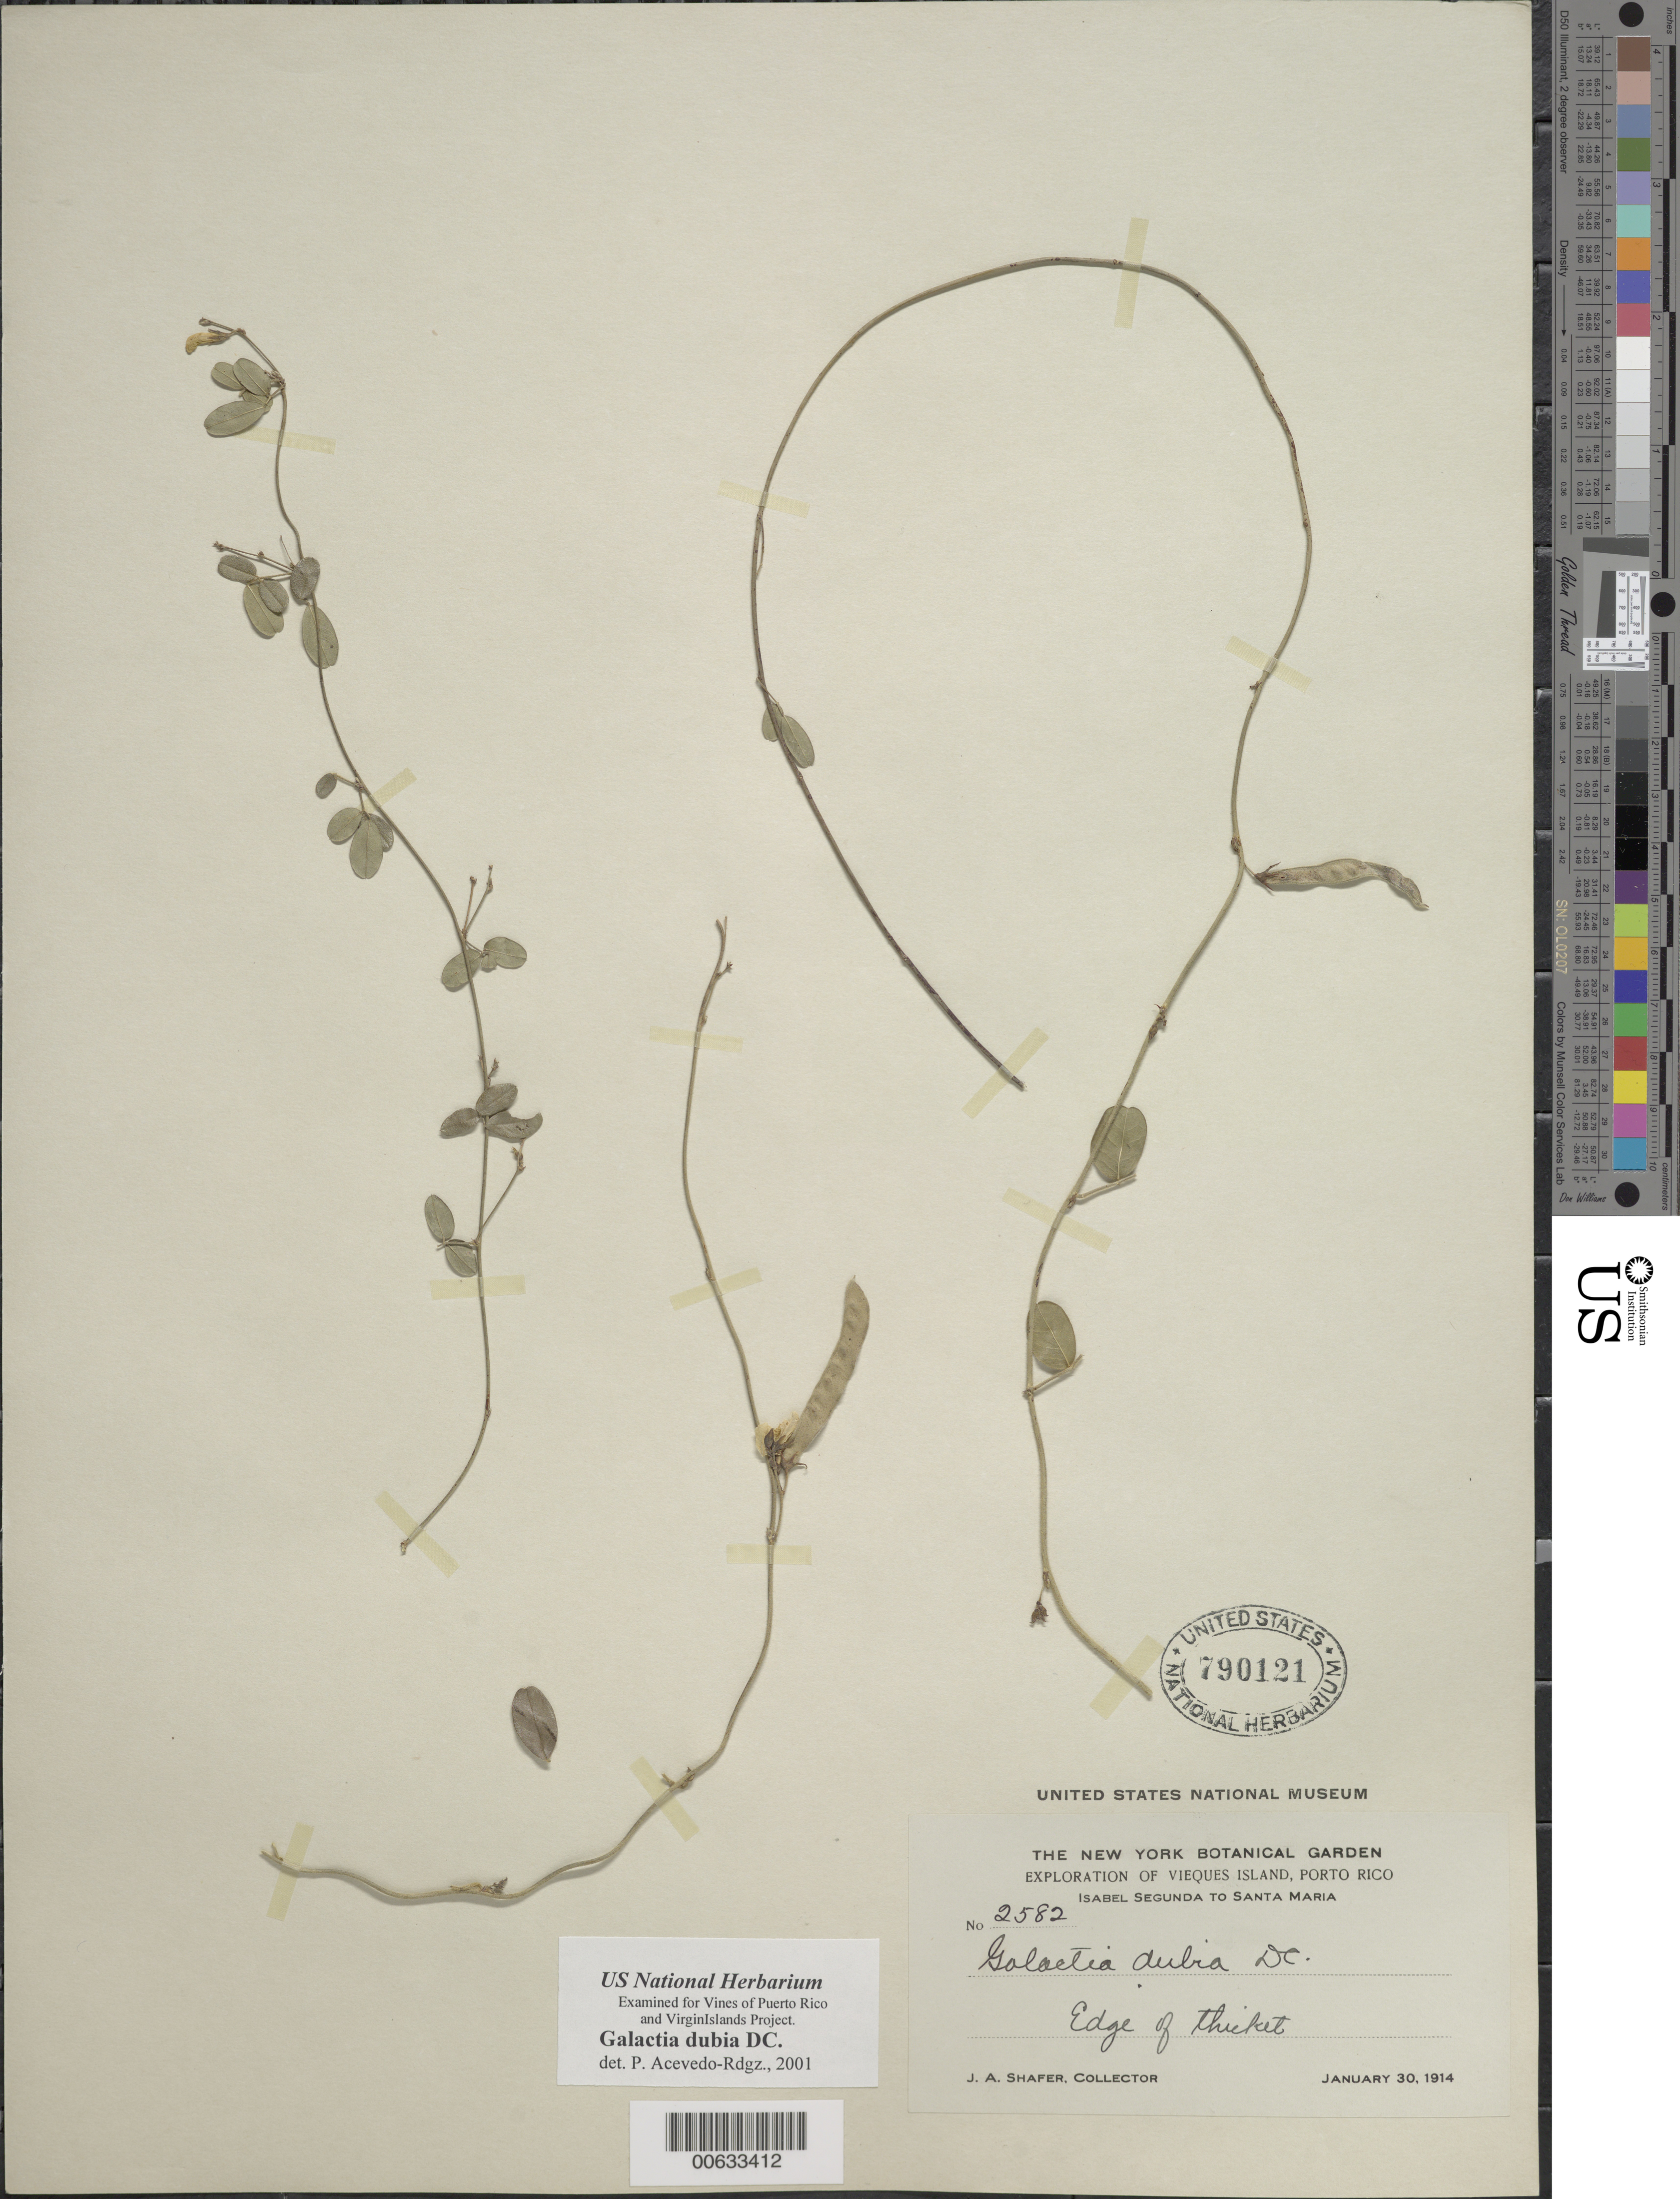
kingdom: Plantae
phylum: Tracheophyta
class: Magnoliopsida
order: Fabales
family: Fabaceae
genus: Galactia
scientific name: Galactia dubia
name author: DC.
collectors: J. A. Shafer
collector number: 2582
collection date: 1914-01-30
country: Puerto Rico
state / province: Vieques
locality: Vieques Island, Porto Rico, Isabel Segundo to Santa Maria, Edge of thicket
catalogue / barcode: US 790121